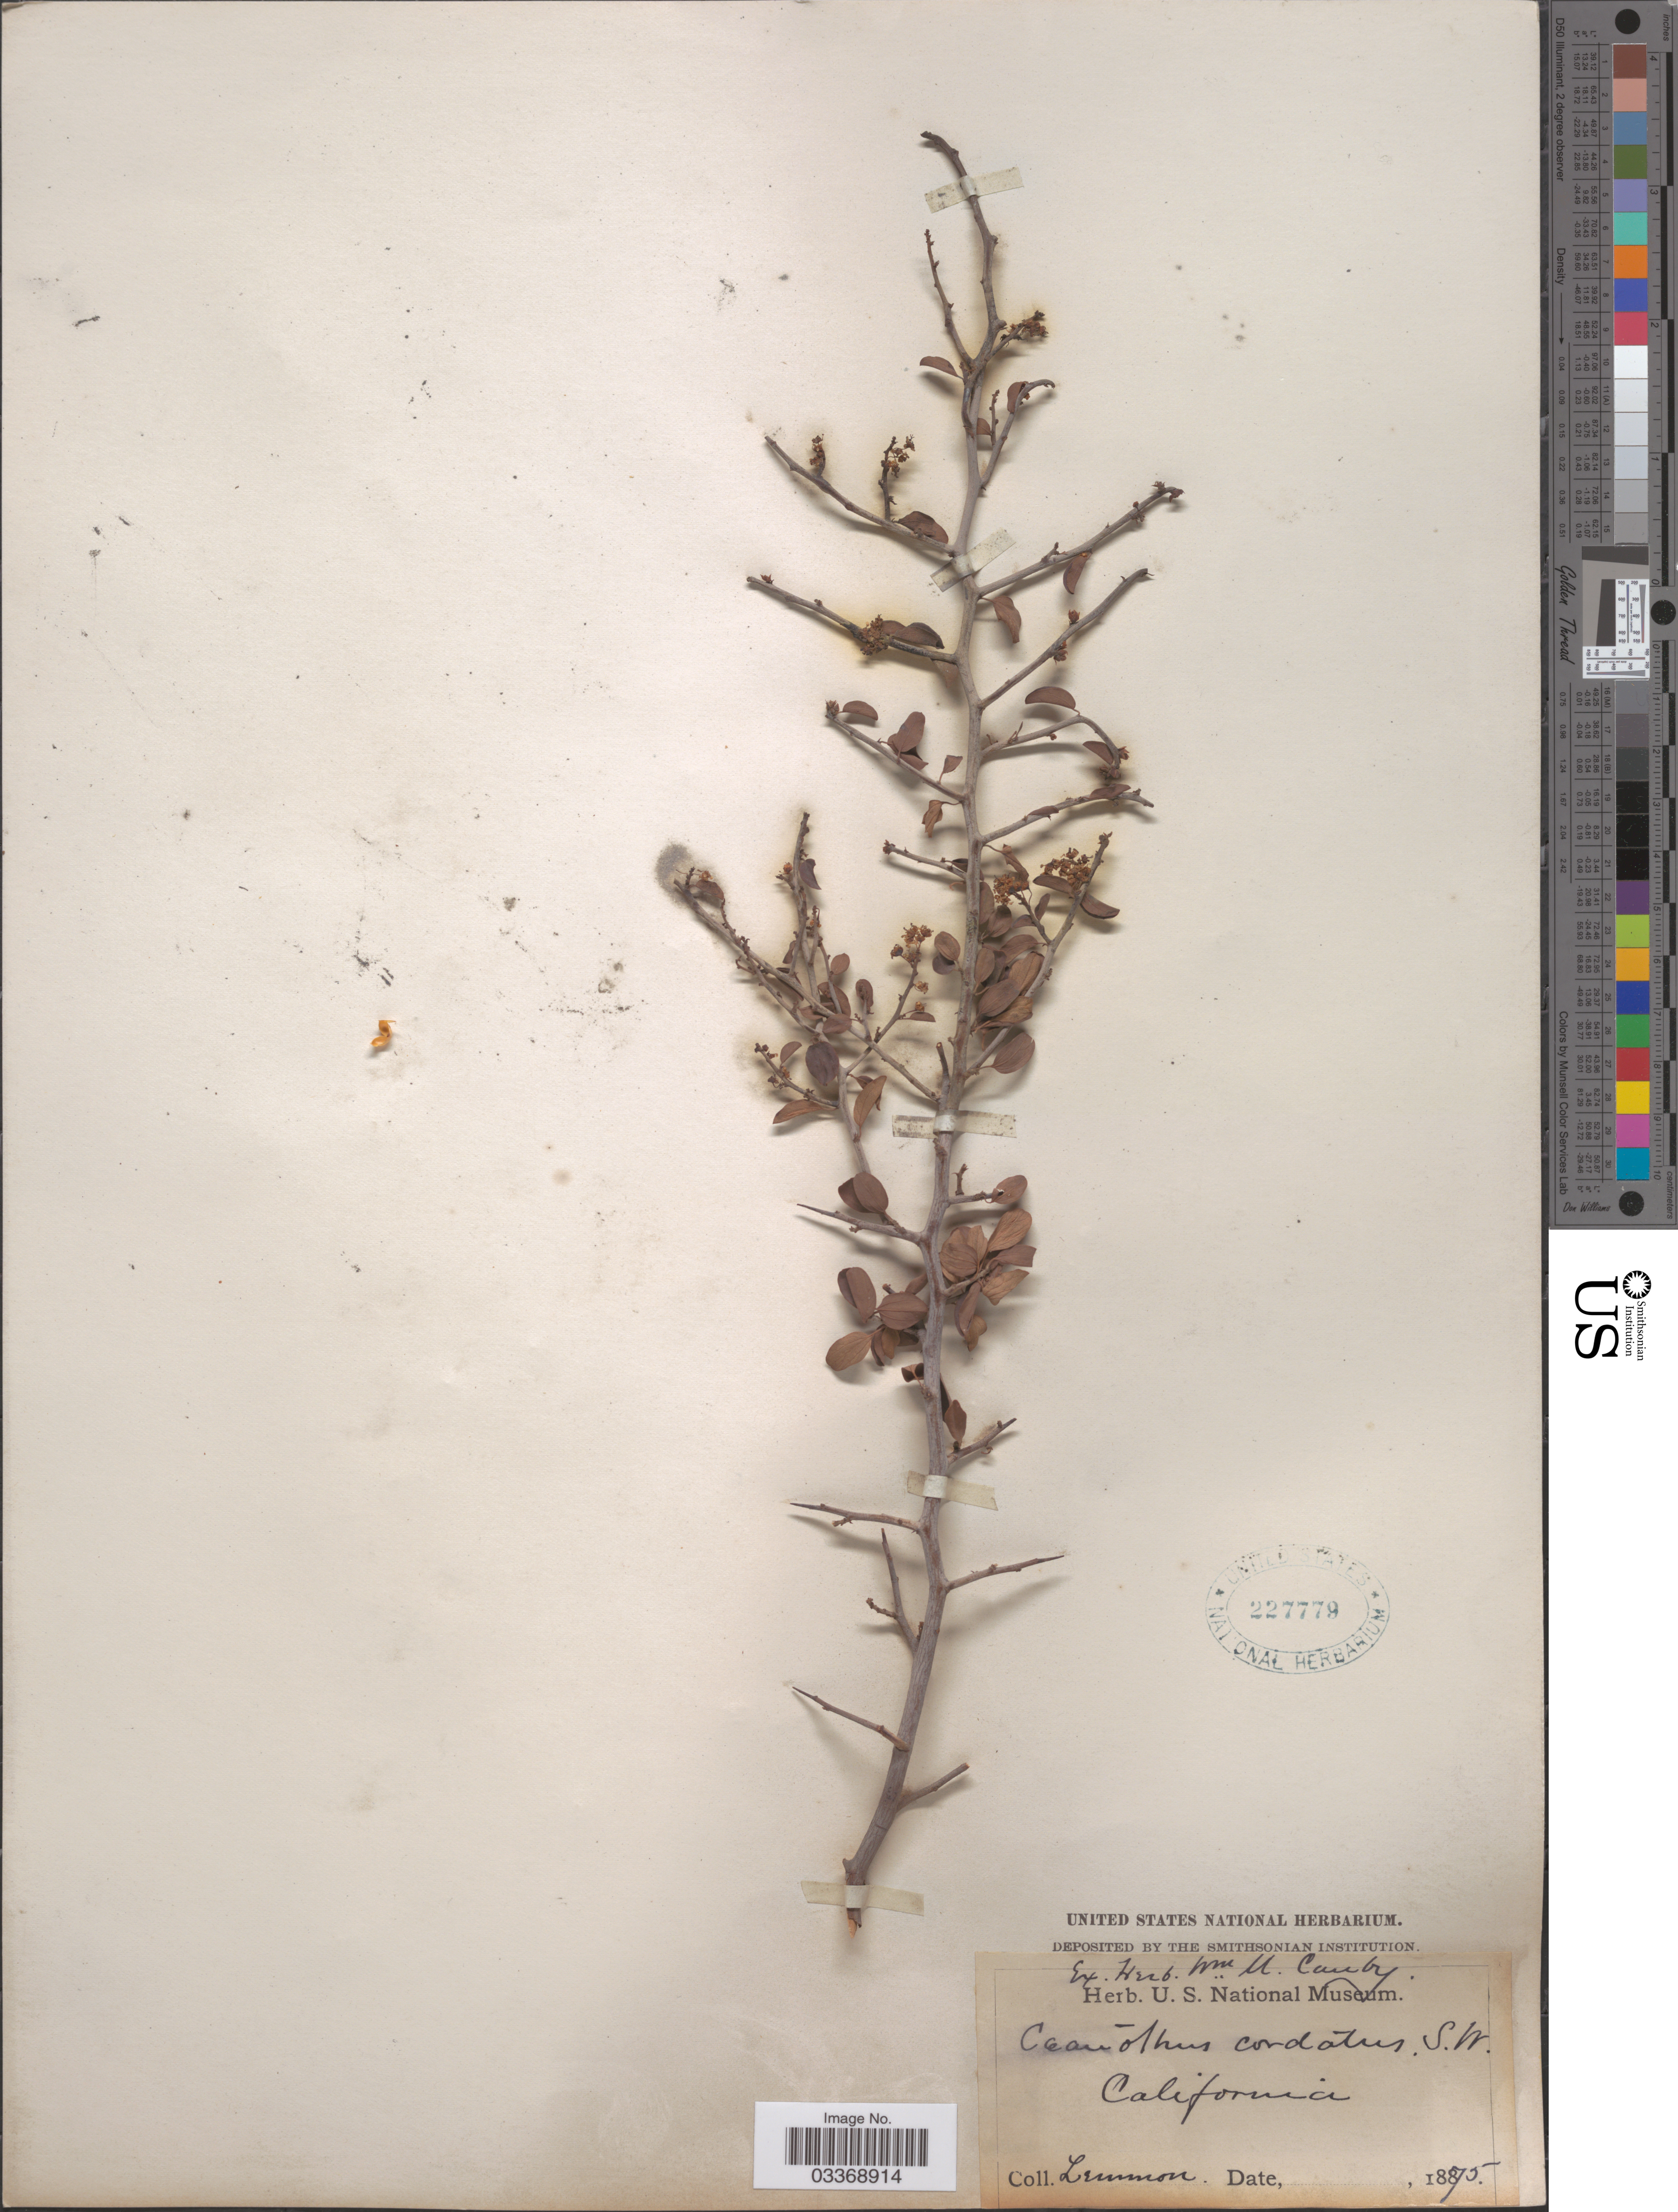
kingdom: Plantae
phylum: Tracheophyta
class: Magnoliopsida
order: Rosales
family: Rhamnaceae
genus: Ceanothus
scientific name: Ceanothus cordulatus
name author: Kellogg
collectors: -- Lemmon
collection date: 1875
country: United States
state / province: California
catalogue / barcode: US 227779